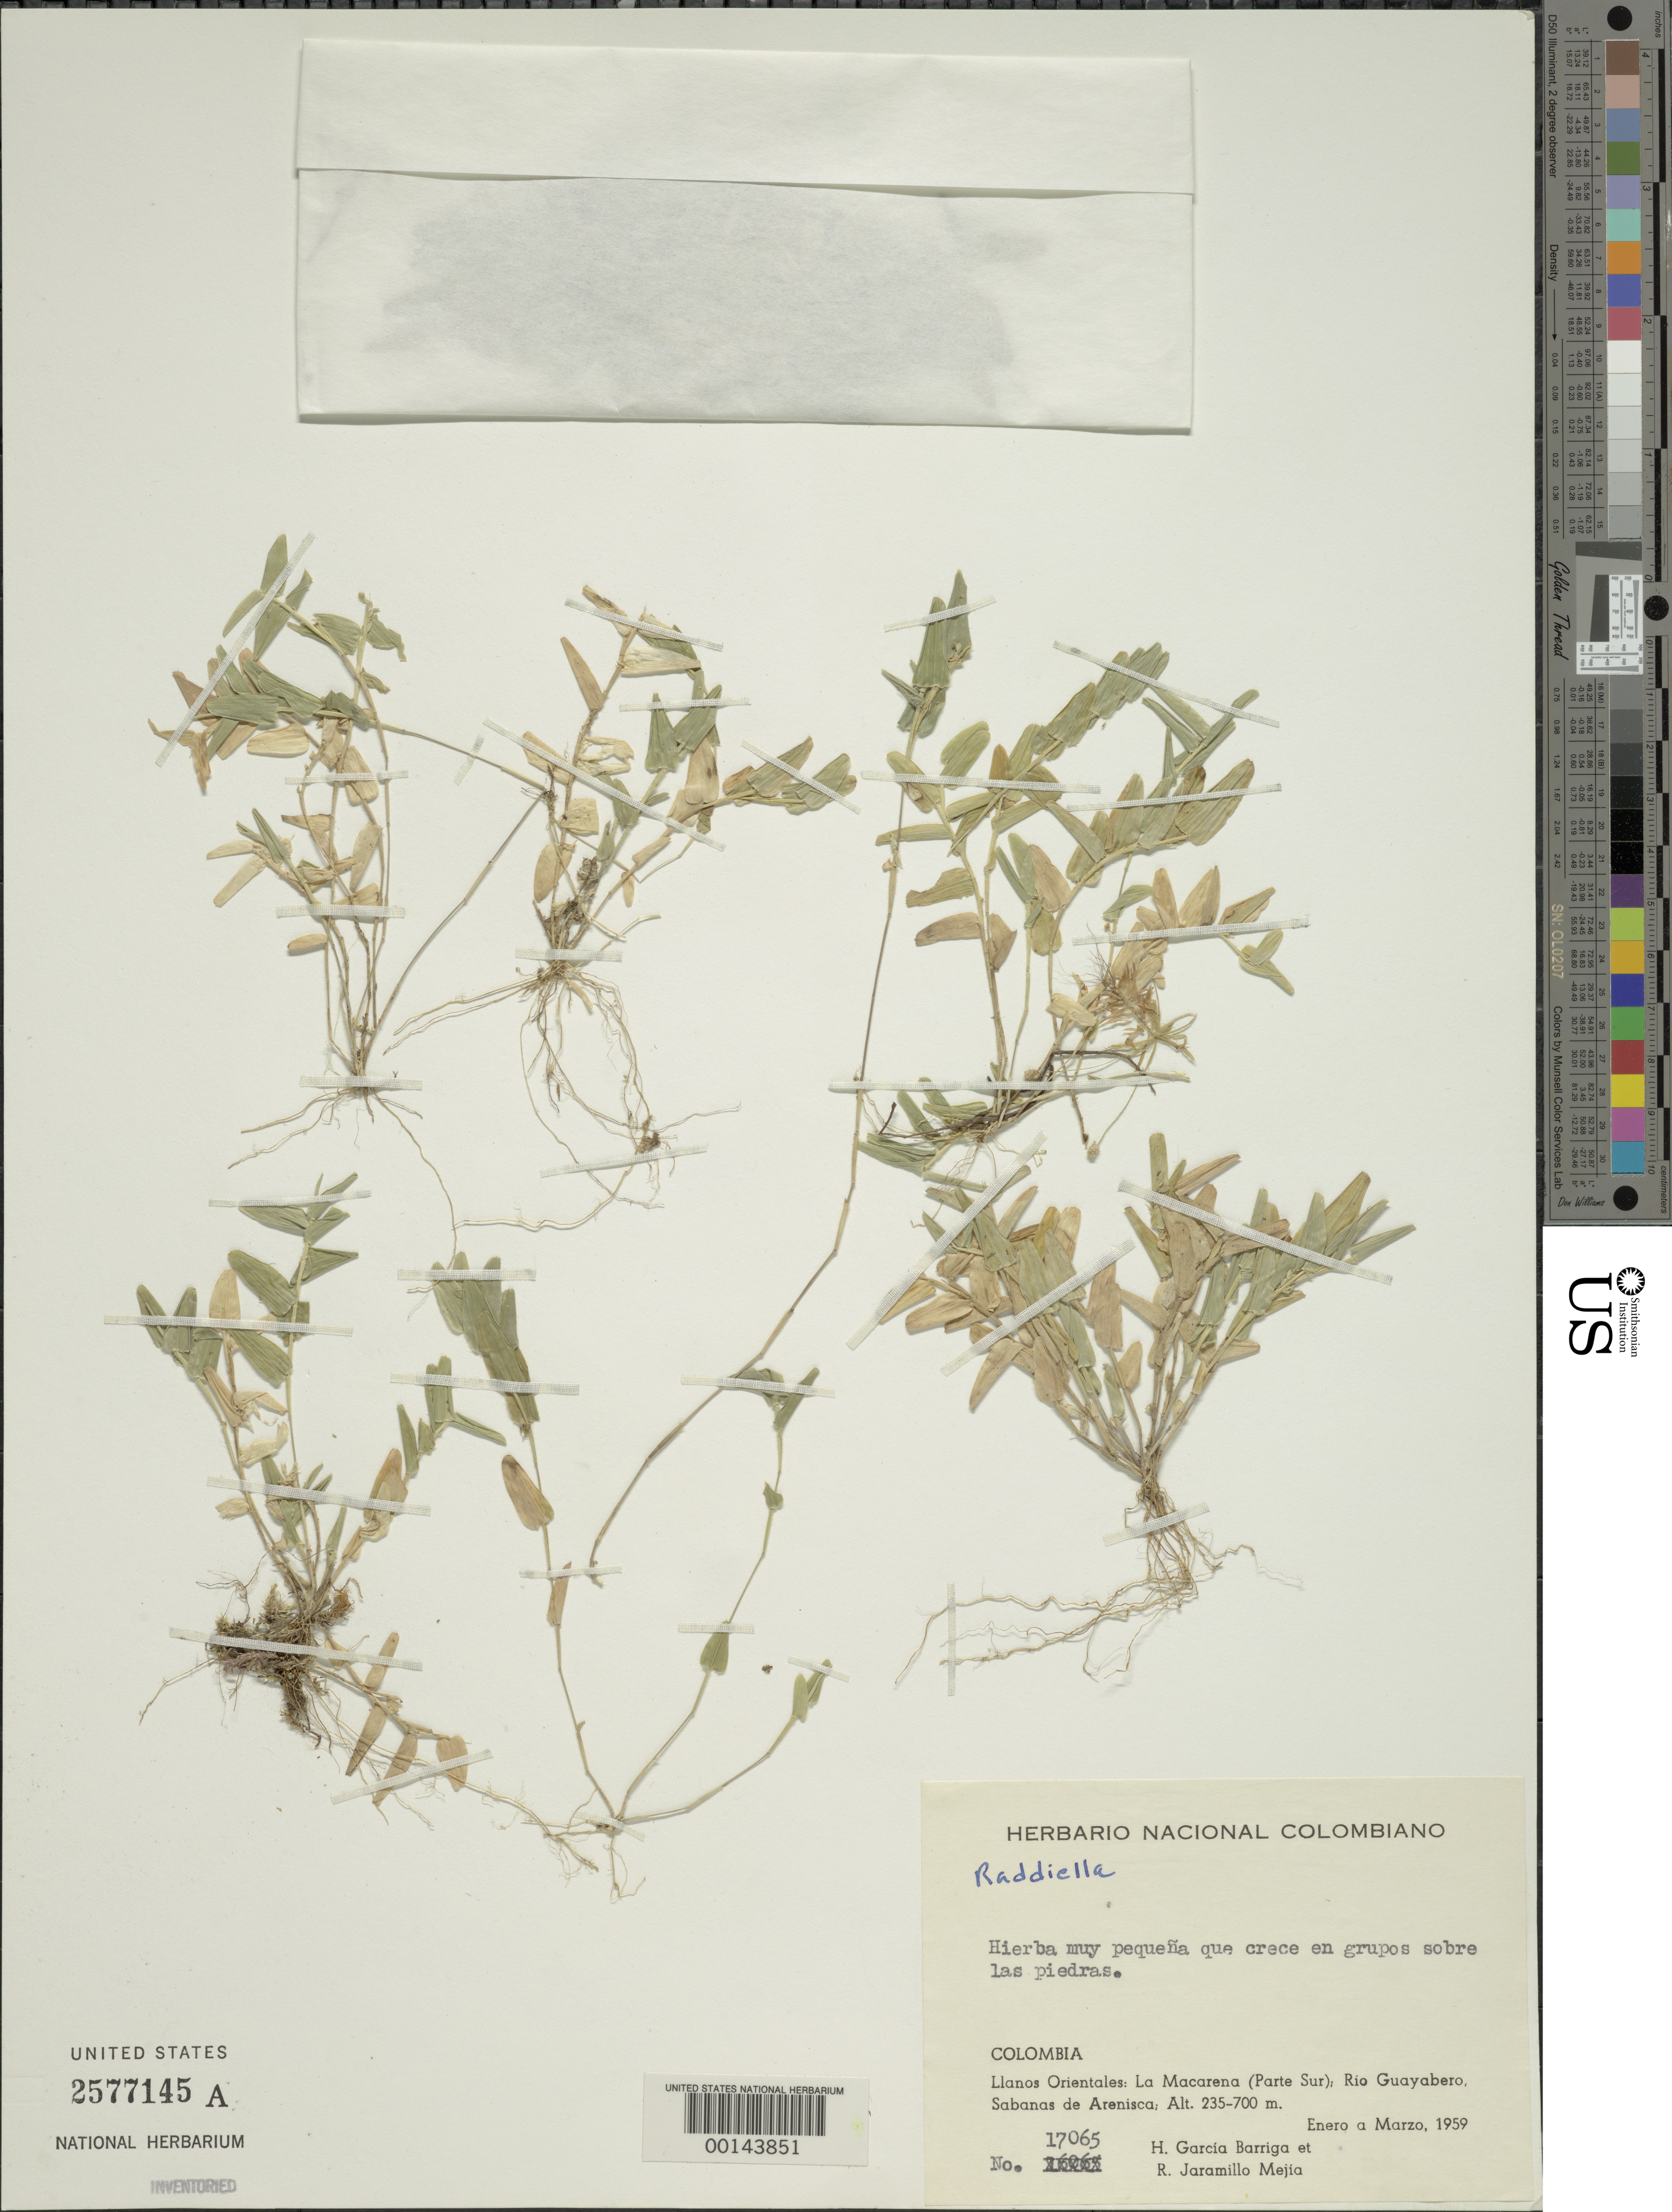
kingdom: Plantae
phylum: Tracheophyta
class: Liliopsida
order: Poales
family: Poaceae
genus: Raddiella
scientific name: Raddiella sp.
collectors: H. García Barriga & R. Jaramillo M.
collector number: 17065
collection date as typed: Jan 1959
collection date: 1959-01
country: Colombia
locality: Llanos Orientales, la Macarena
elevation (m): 235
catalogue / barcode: US 2577145A